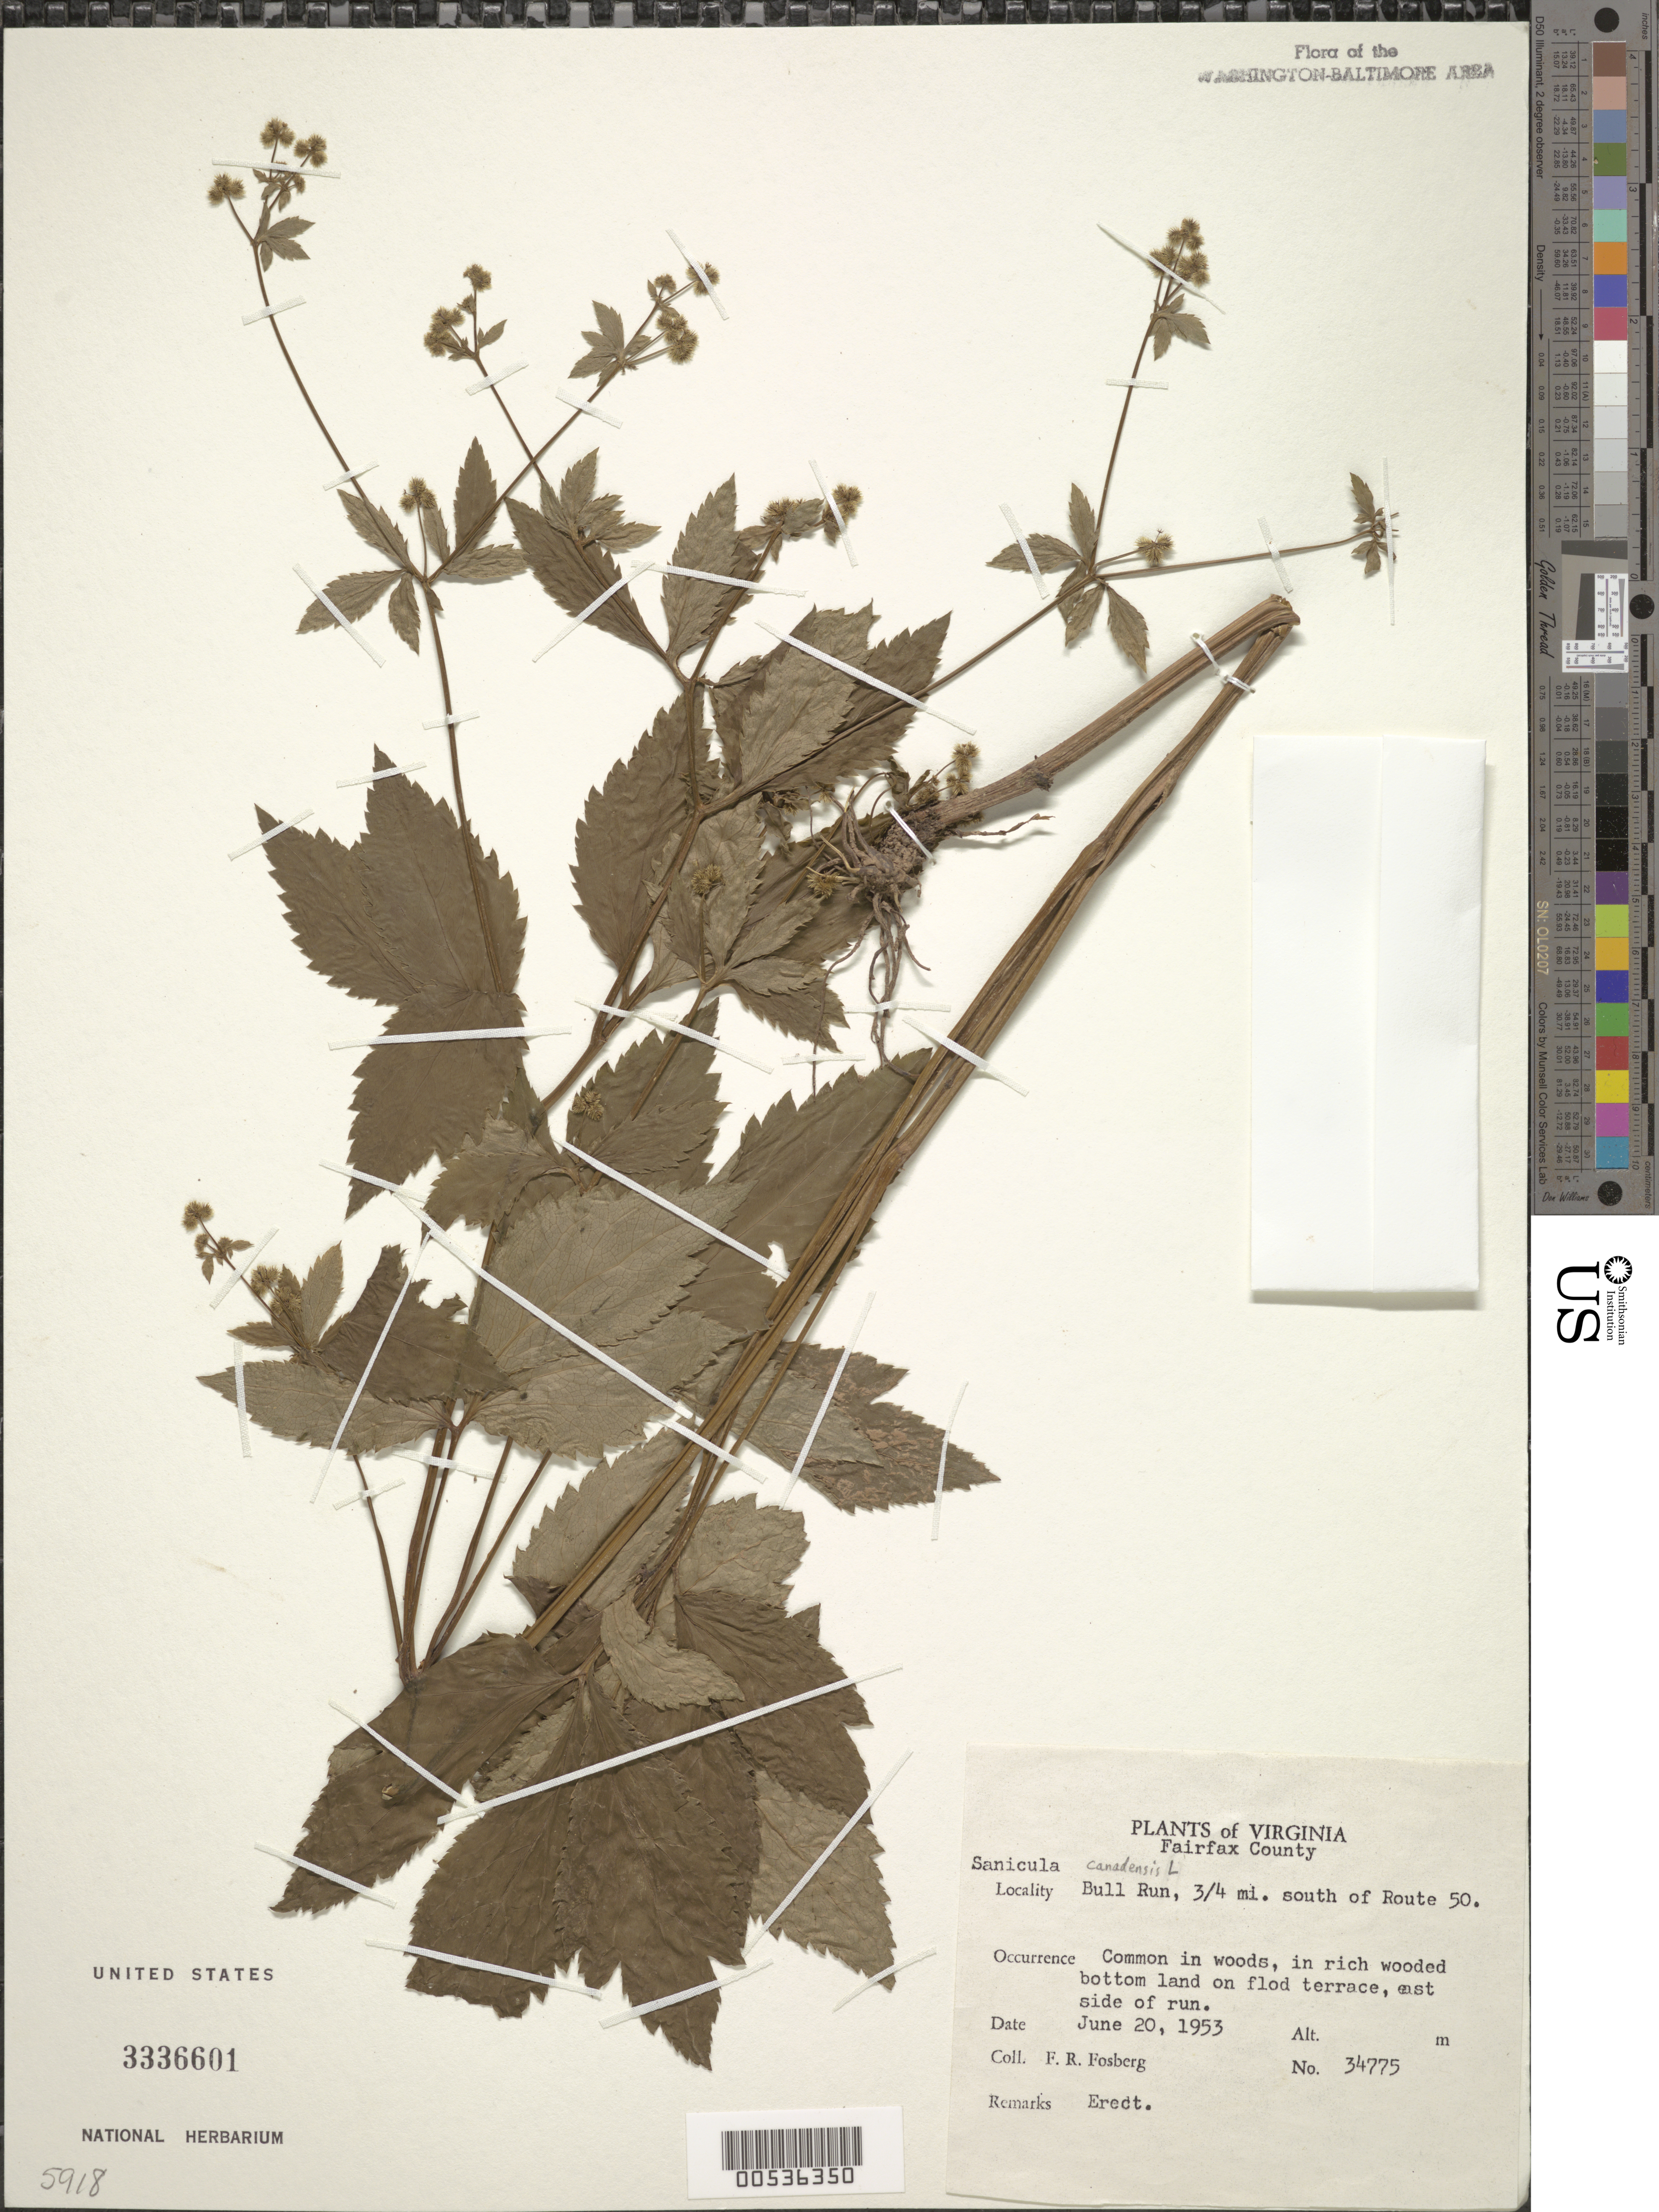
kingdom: Plantae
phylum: Tracheophyta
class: Magnoliopsida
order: Apiales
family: Apiaceae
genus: Sanicula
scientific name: Sanicula canadensis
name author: L.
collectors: F. R. Fosberg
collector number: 34775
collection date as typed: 20 Jun 1953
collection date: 1953-06-20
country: United States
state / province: Virginia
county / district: Fairfax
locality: Bull Run, S of Route 50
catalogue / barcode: US 3336601